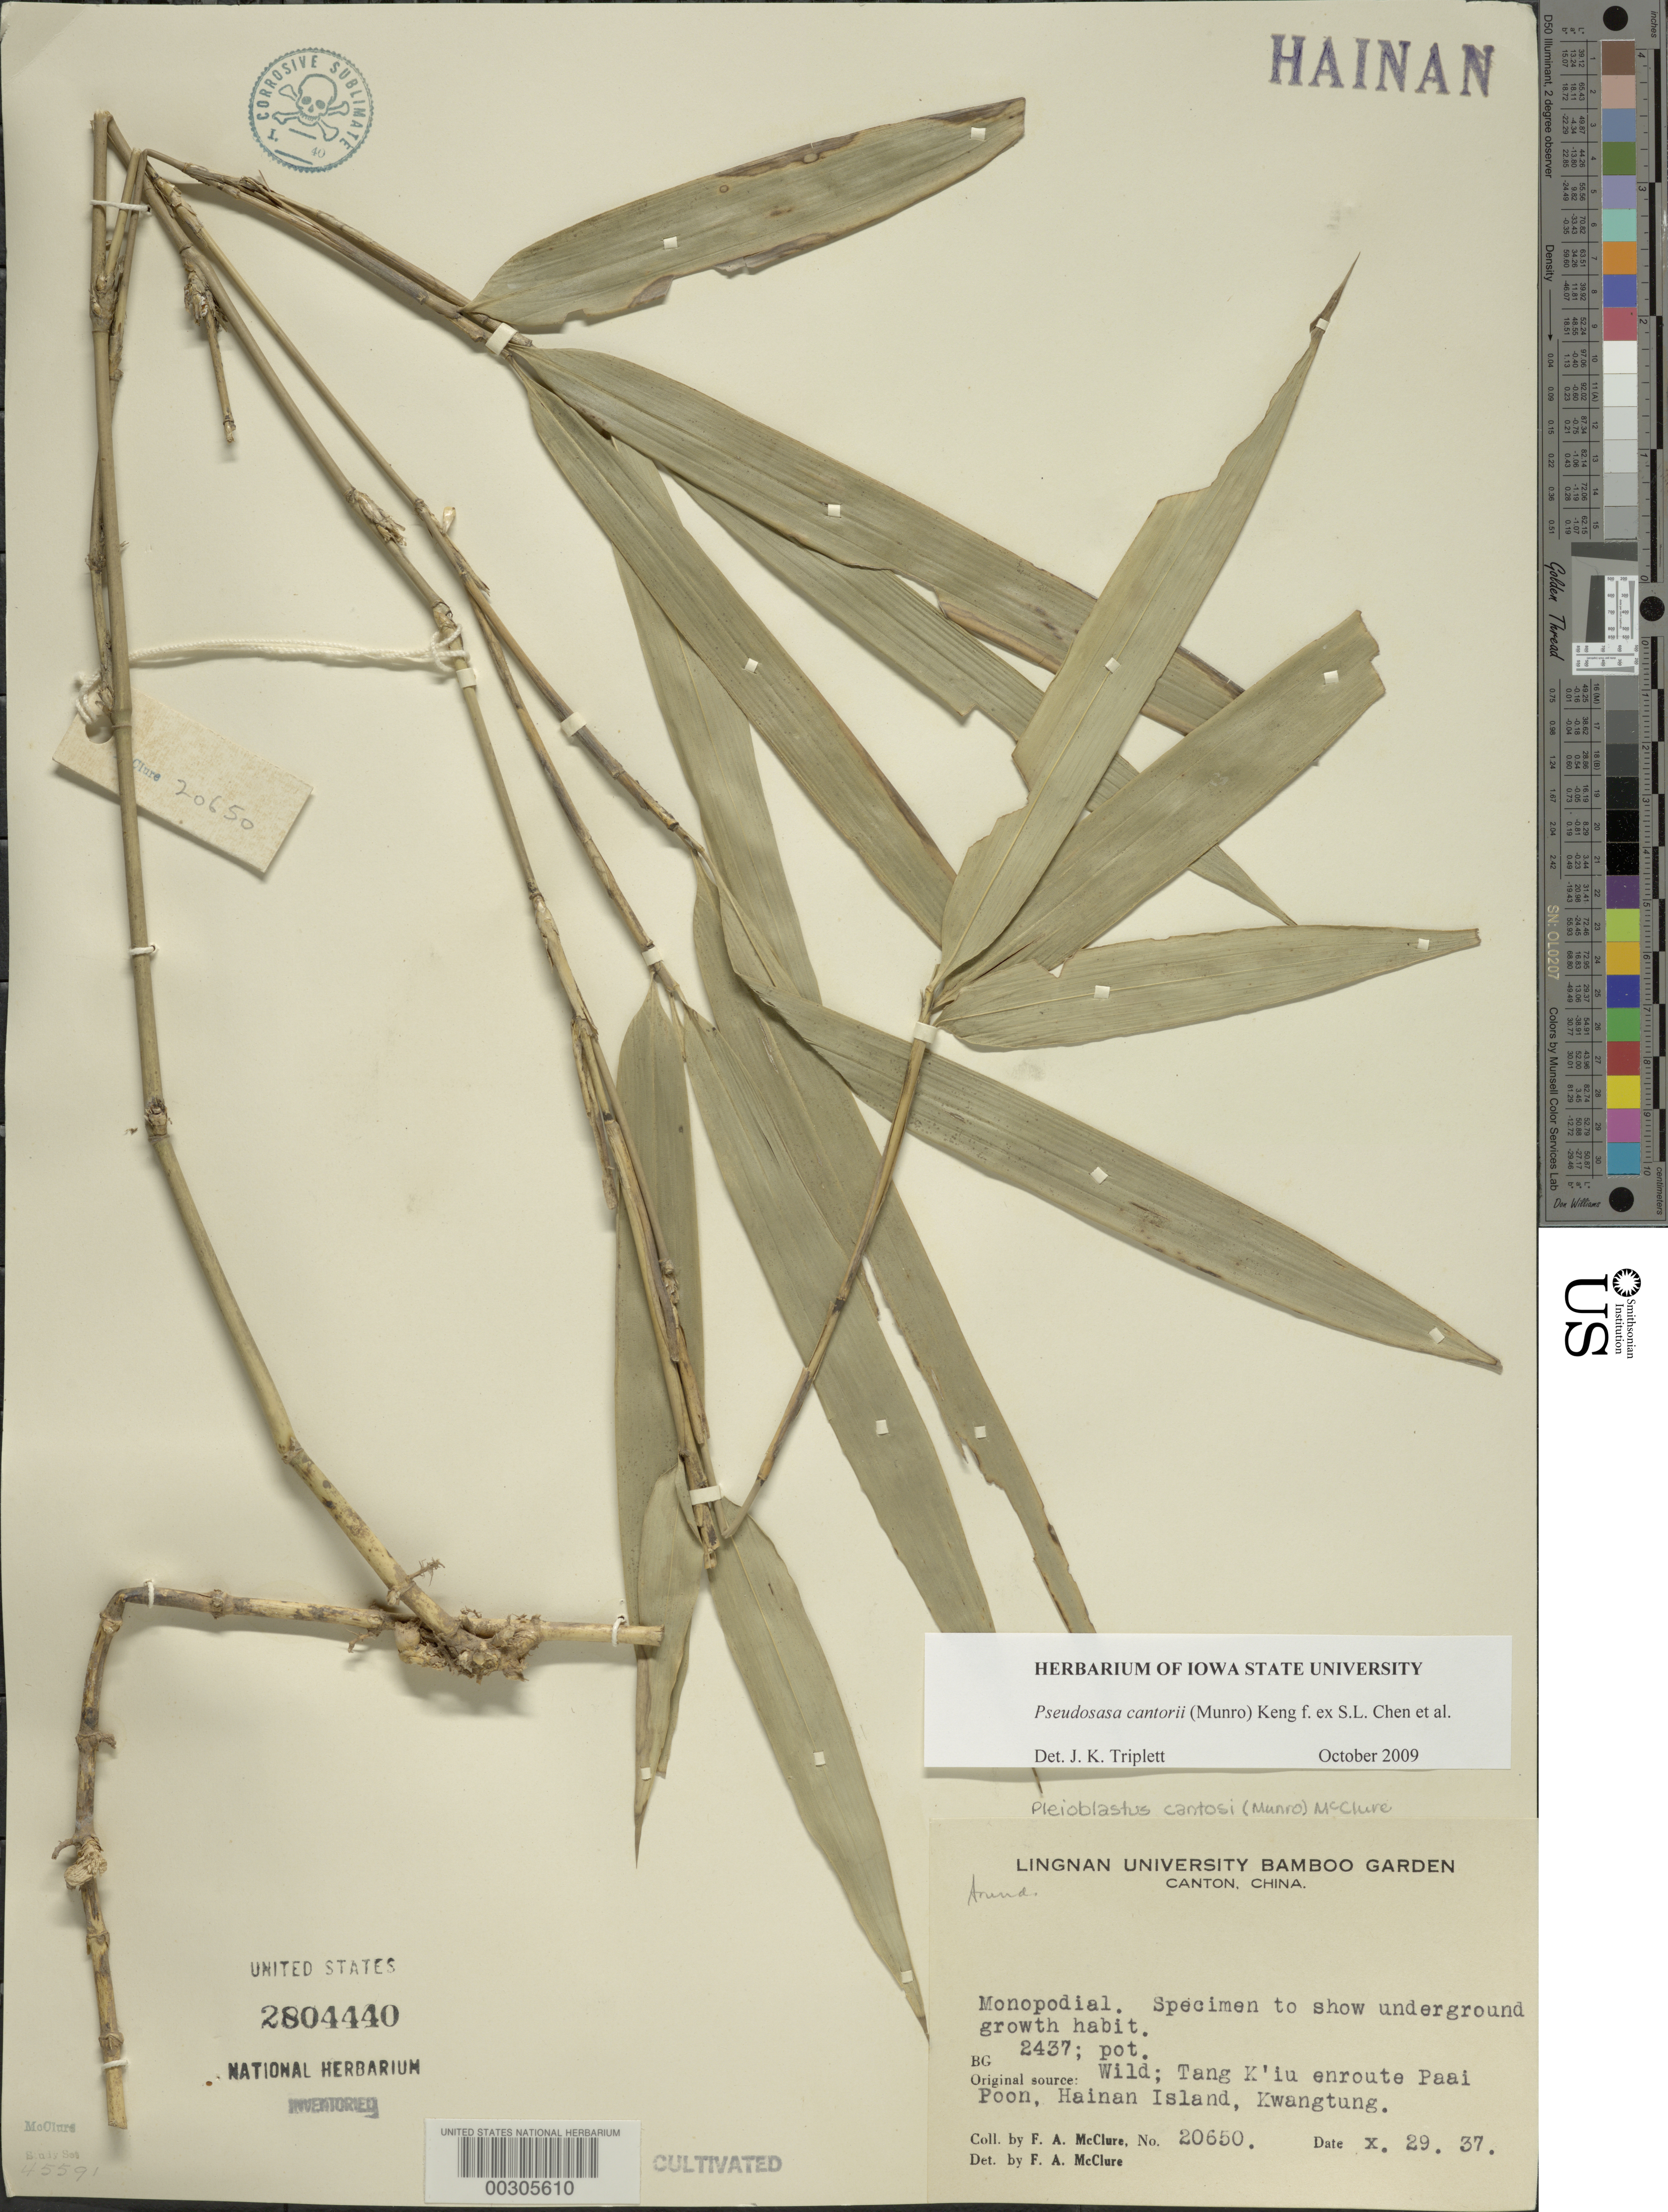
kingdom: Plantae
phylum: Tracheophyta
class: Liliopsida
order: Poales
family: Poaceae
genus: Pseudosasa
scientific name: Pseudosasa cantorii (Munro) Keng f. ex S.L. Chen et al.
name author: (Munro) Keng f. ex S.L. Chen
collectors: F. A. McClure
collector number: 20650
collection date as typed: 29 Oct 1937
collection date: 1937-10-29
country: China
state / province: Guangdong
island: Honam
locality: Lingnan univ. bg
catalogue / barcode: US 2804440